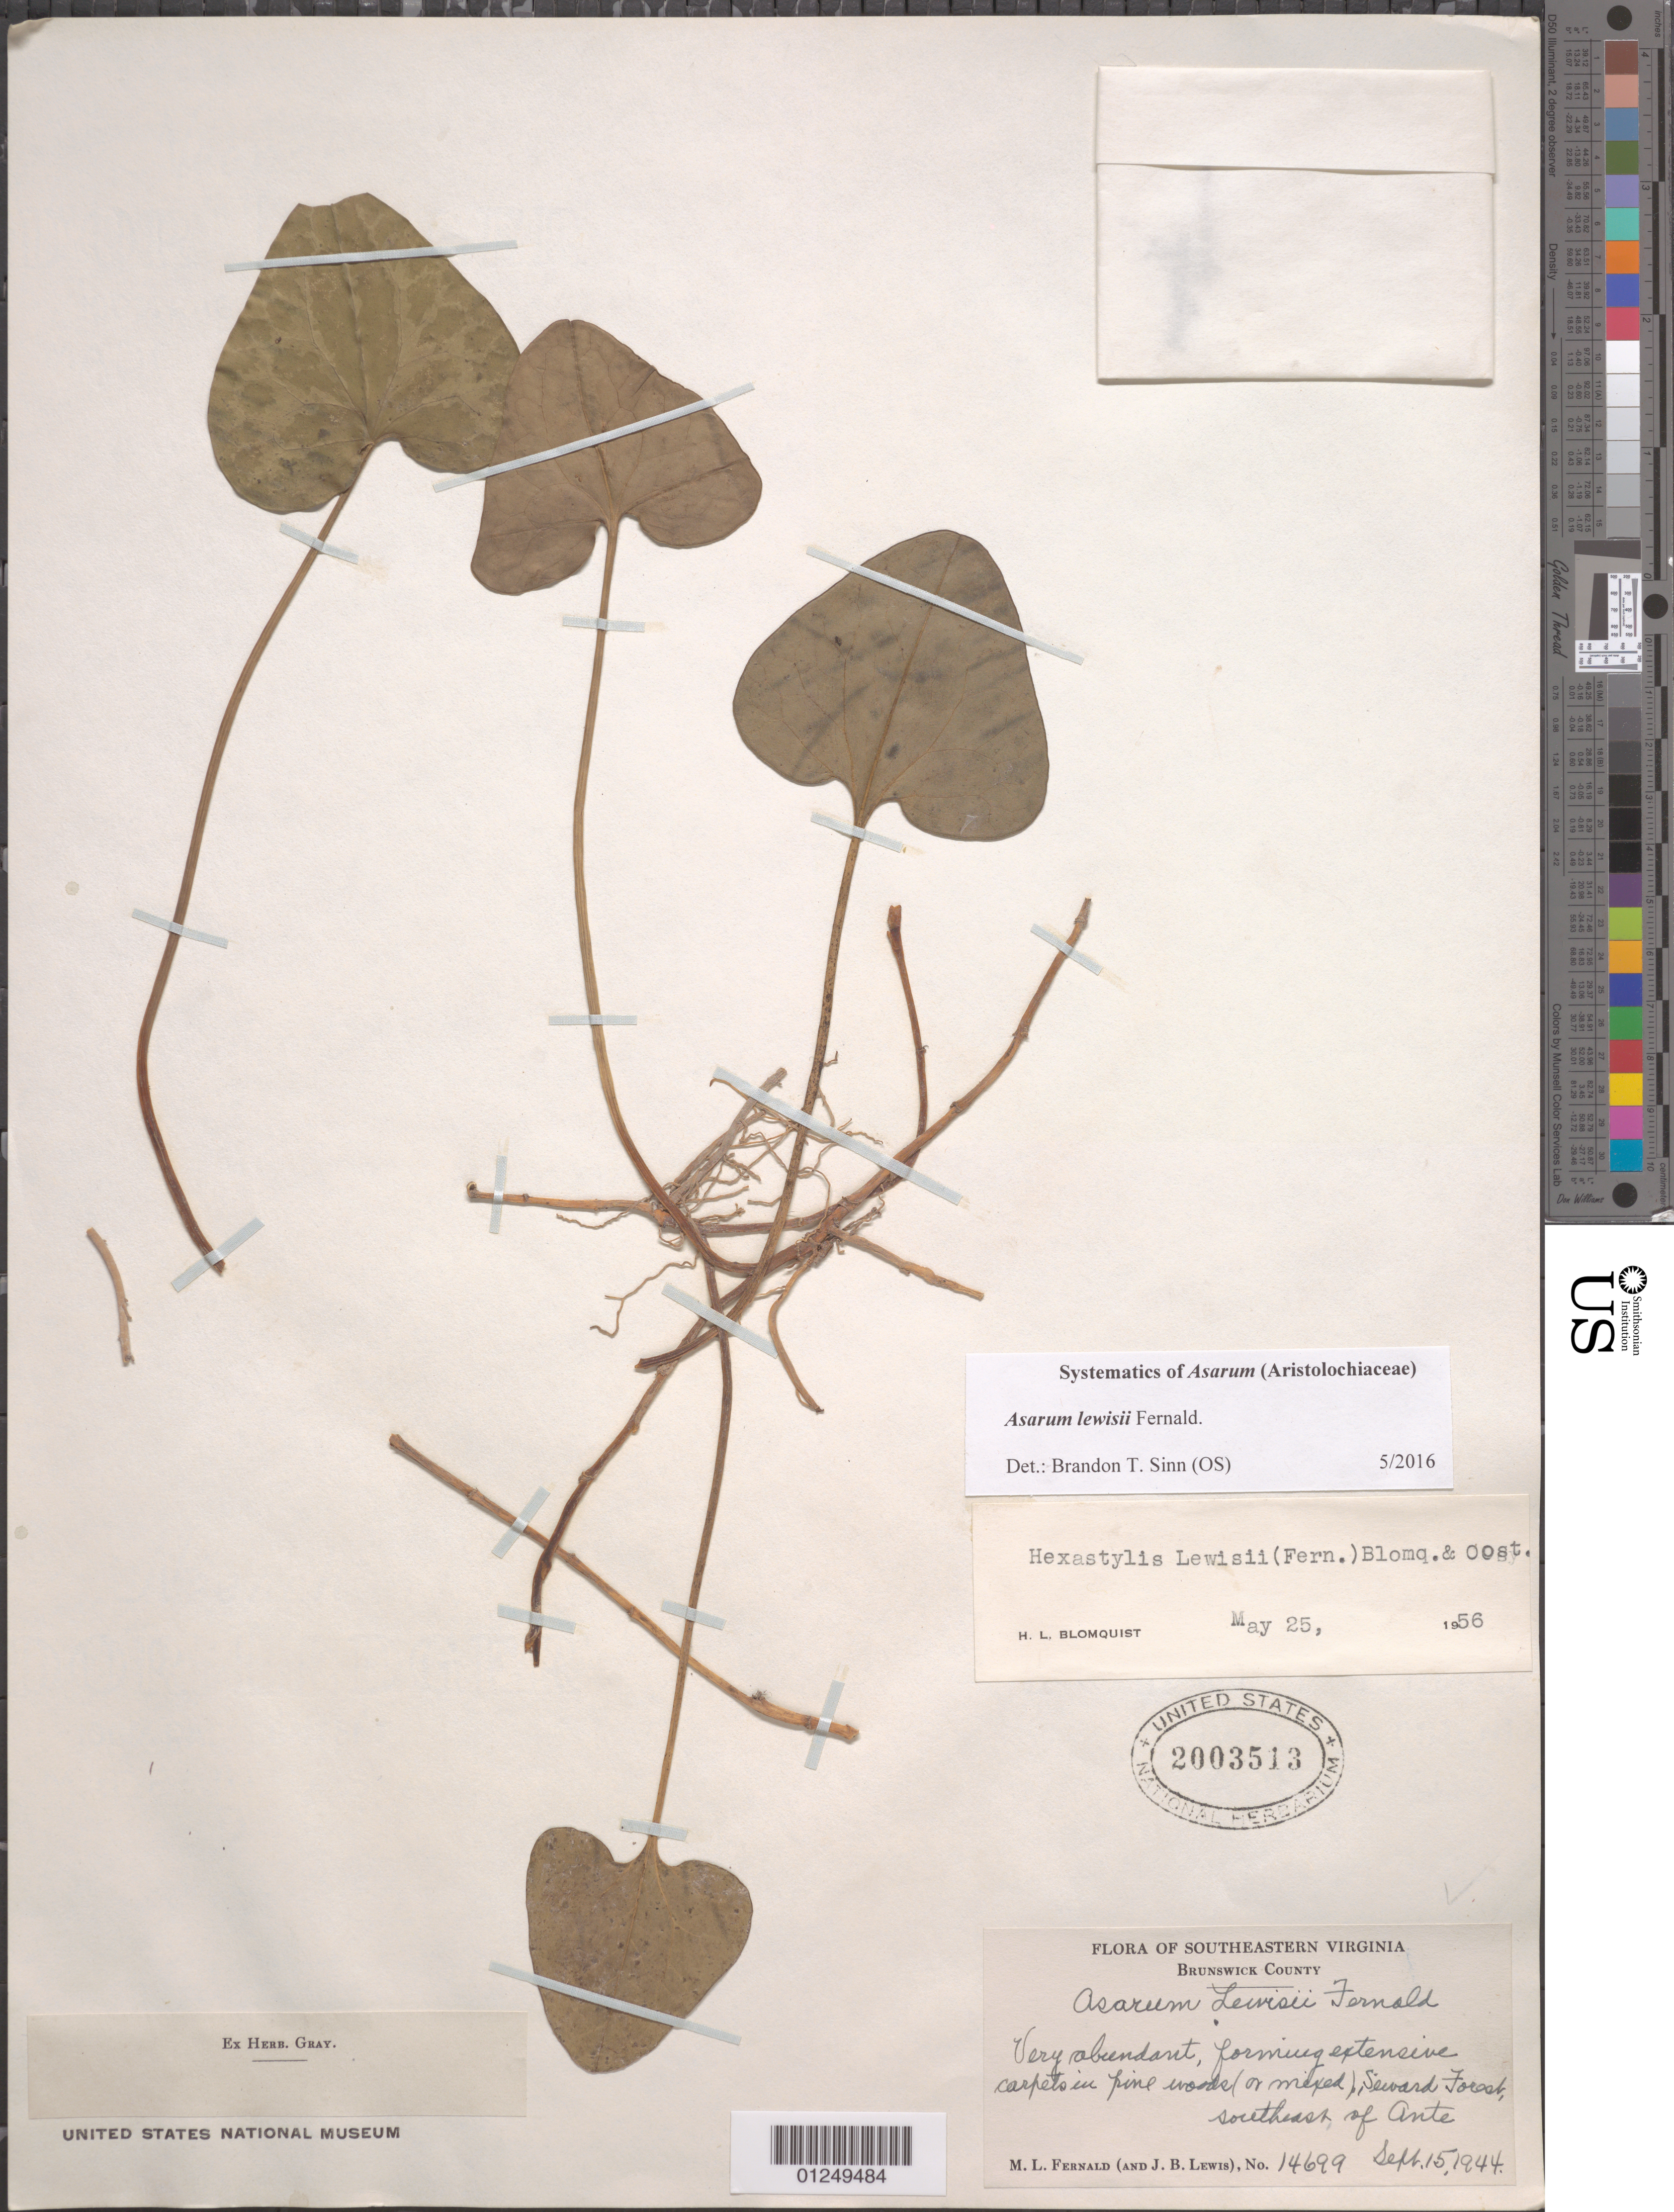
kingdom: Plantae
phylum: Tracheophyta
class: Magnoliopsida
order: Piperales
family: Aristolochiaceae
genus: Hexastylis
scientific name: Hexastylis lewisii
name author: (Fernald) H.L. Blomq. & Oosting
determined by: Blomquist, H. L.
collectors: M. L. Fernald & J. B. Lewis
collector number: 14699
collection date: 1944-09-15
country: United States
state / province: Virginia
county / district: Brunswick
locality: Seward Forest, southeast of Ante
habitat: In pine woods (or mixed)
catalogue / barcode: US 2003513